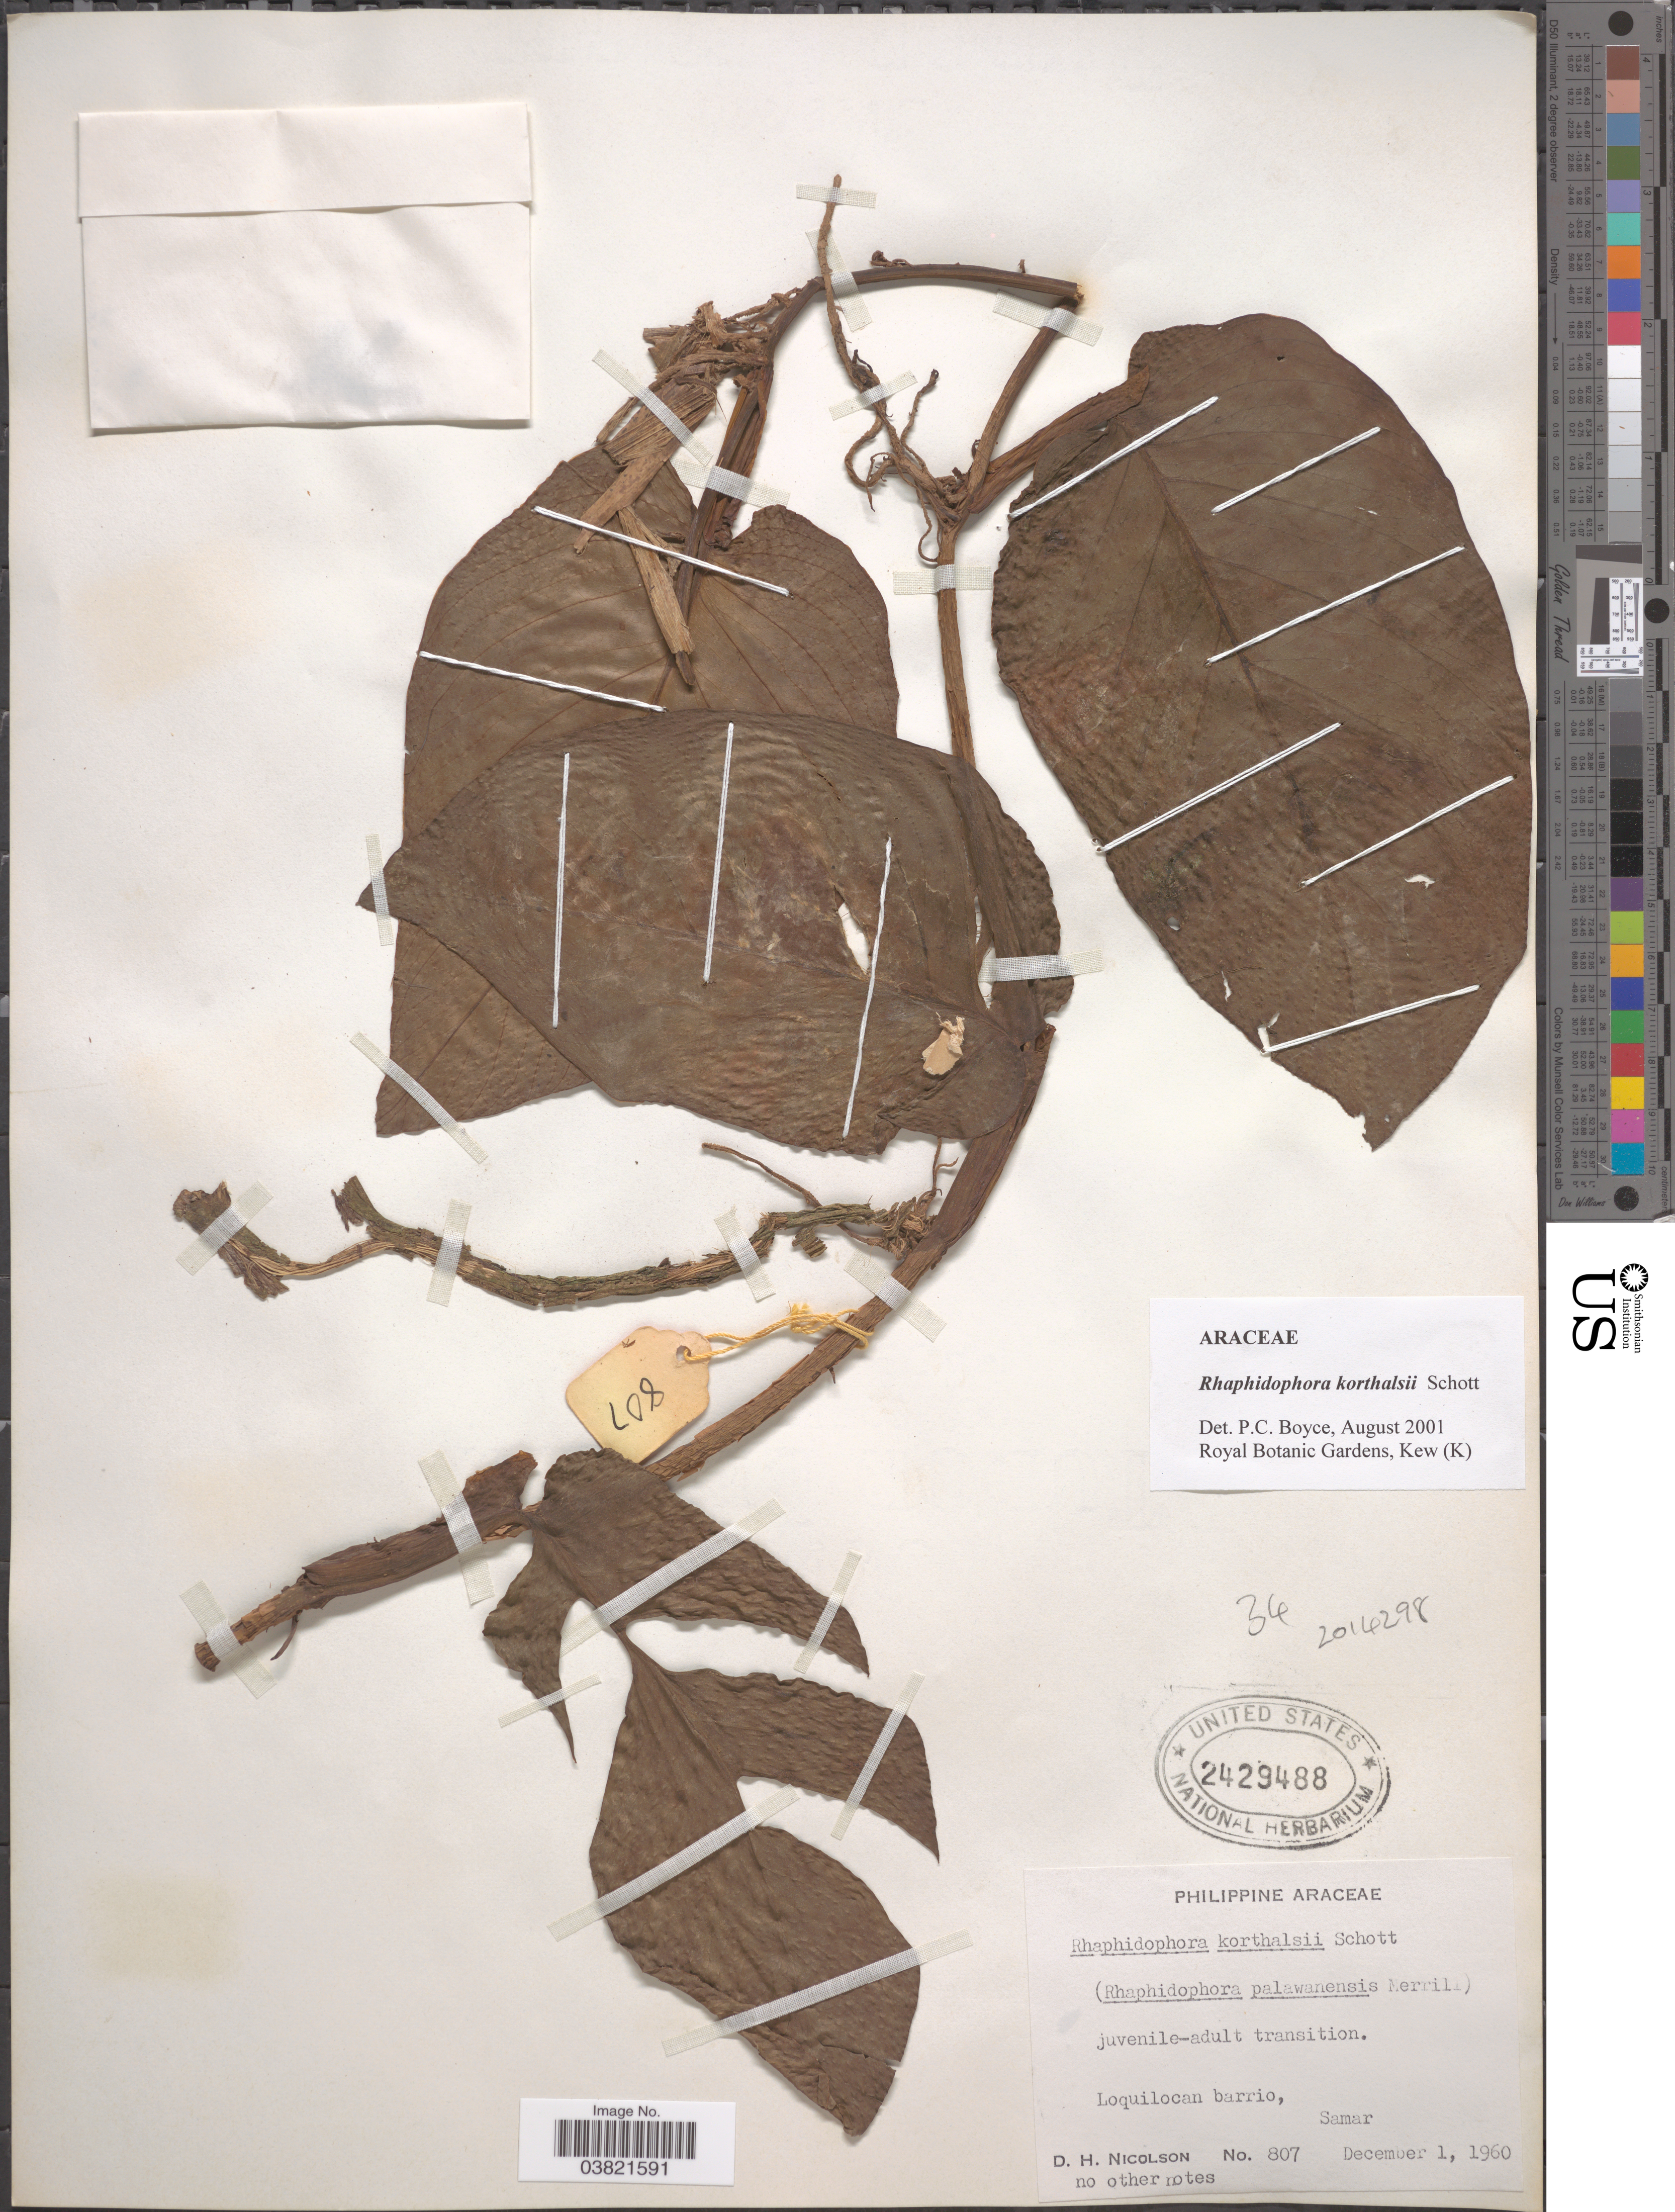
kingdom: Plantae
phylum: Tracheophyta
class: Liliopsida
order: Alismatales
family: Araceae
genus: Rhaphidophora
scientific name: Rhaphidophora korthalsii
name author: Schott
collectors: D. H. Nicolson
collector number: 807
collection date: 1960-12-01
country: Philippines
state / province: Eastern Visayas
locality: Loquilocan barrio, Samar.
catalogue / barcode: US 2429488